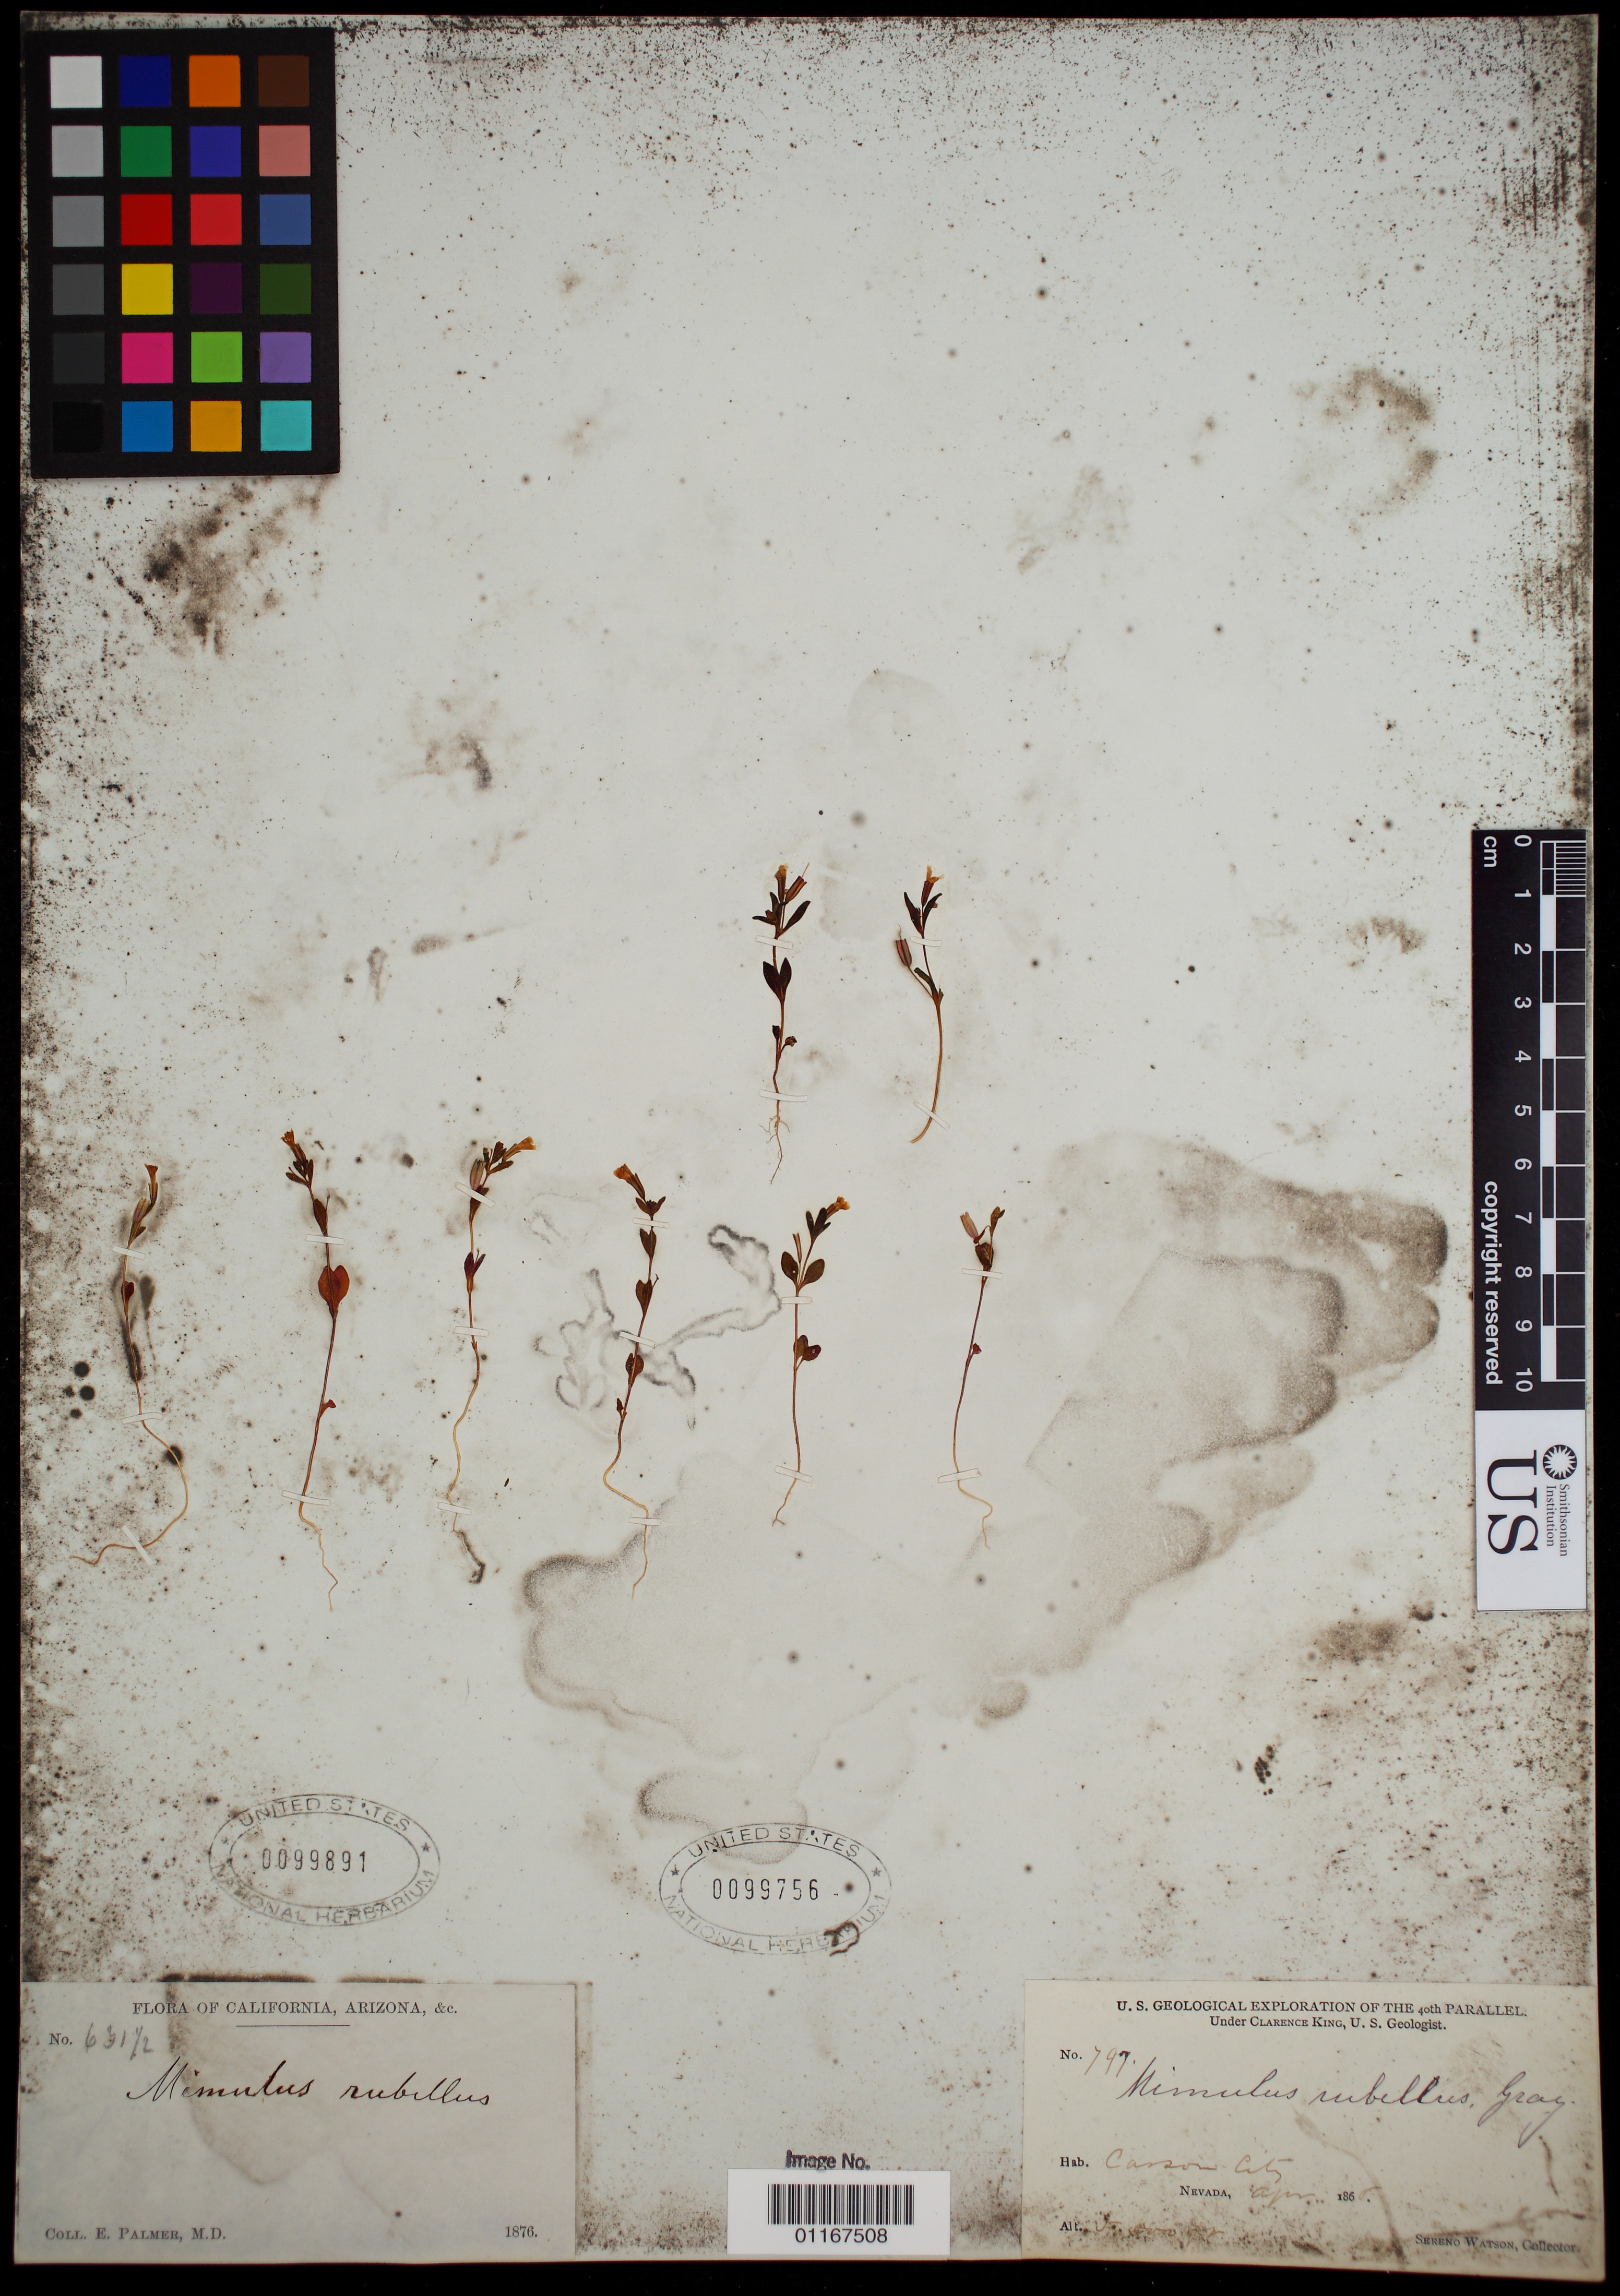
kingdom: Plantae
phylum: Tracheophyta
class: Magnoliopsida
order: Lamiales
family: Phrymaceae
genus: Mimulus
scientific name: Mimulus rubellus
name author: A. Gray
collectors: S. Watson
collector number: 797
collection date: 1868-04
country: United States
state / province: Nevada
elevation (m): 1524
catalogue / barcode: US 99756